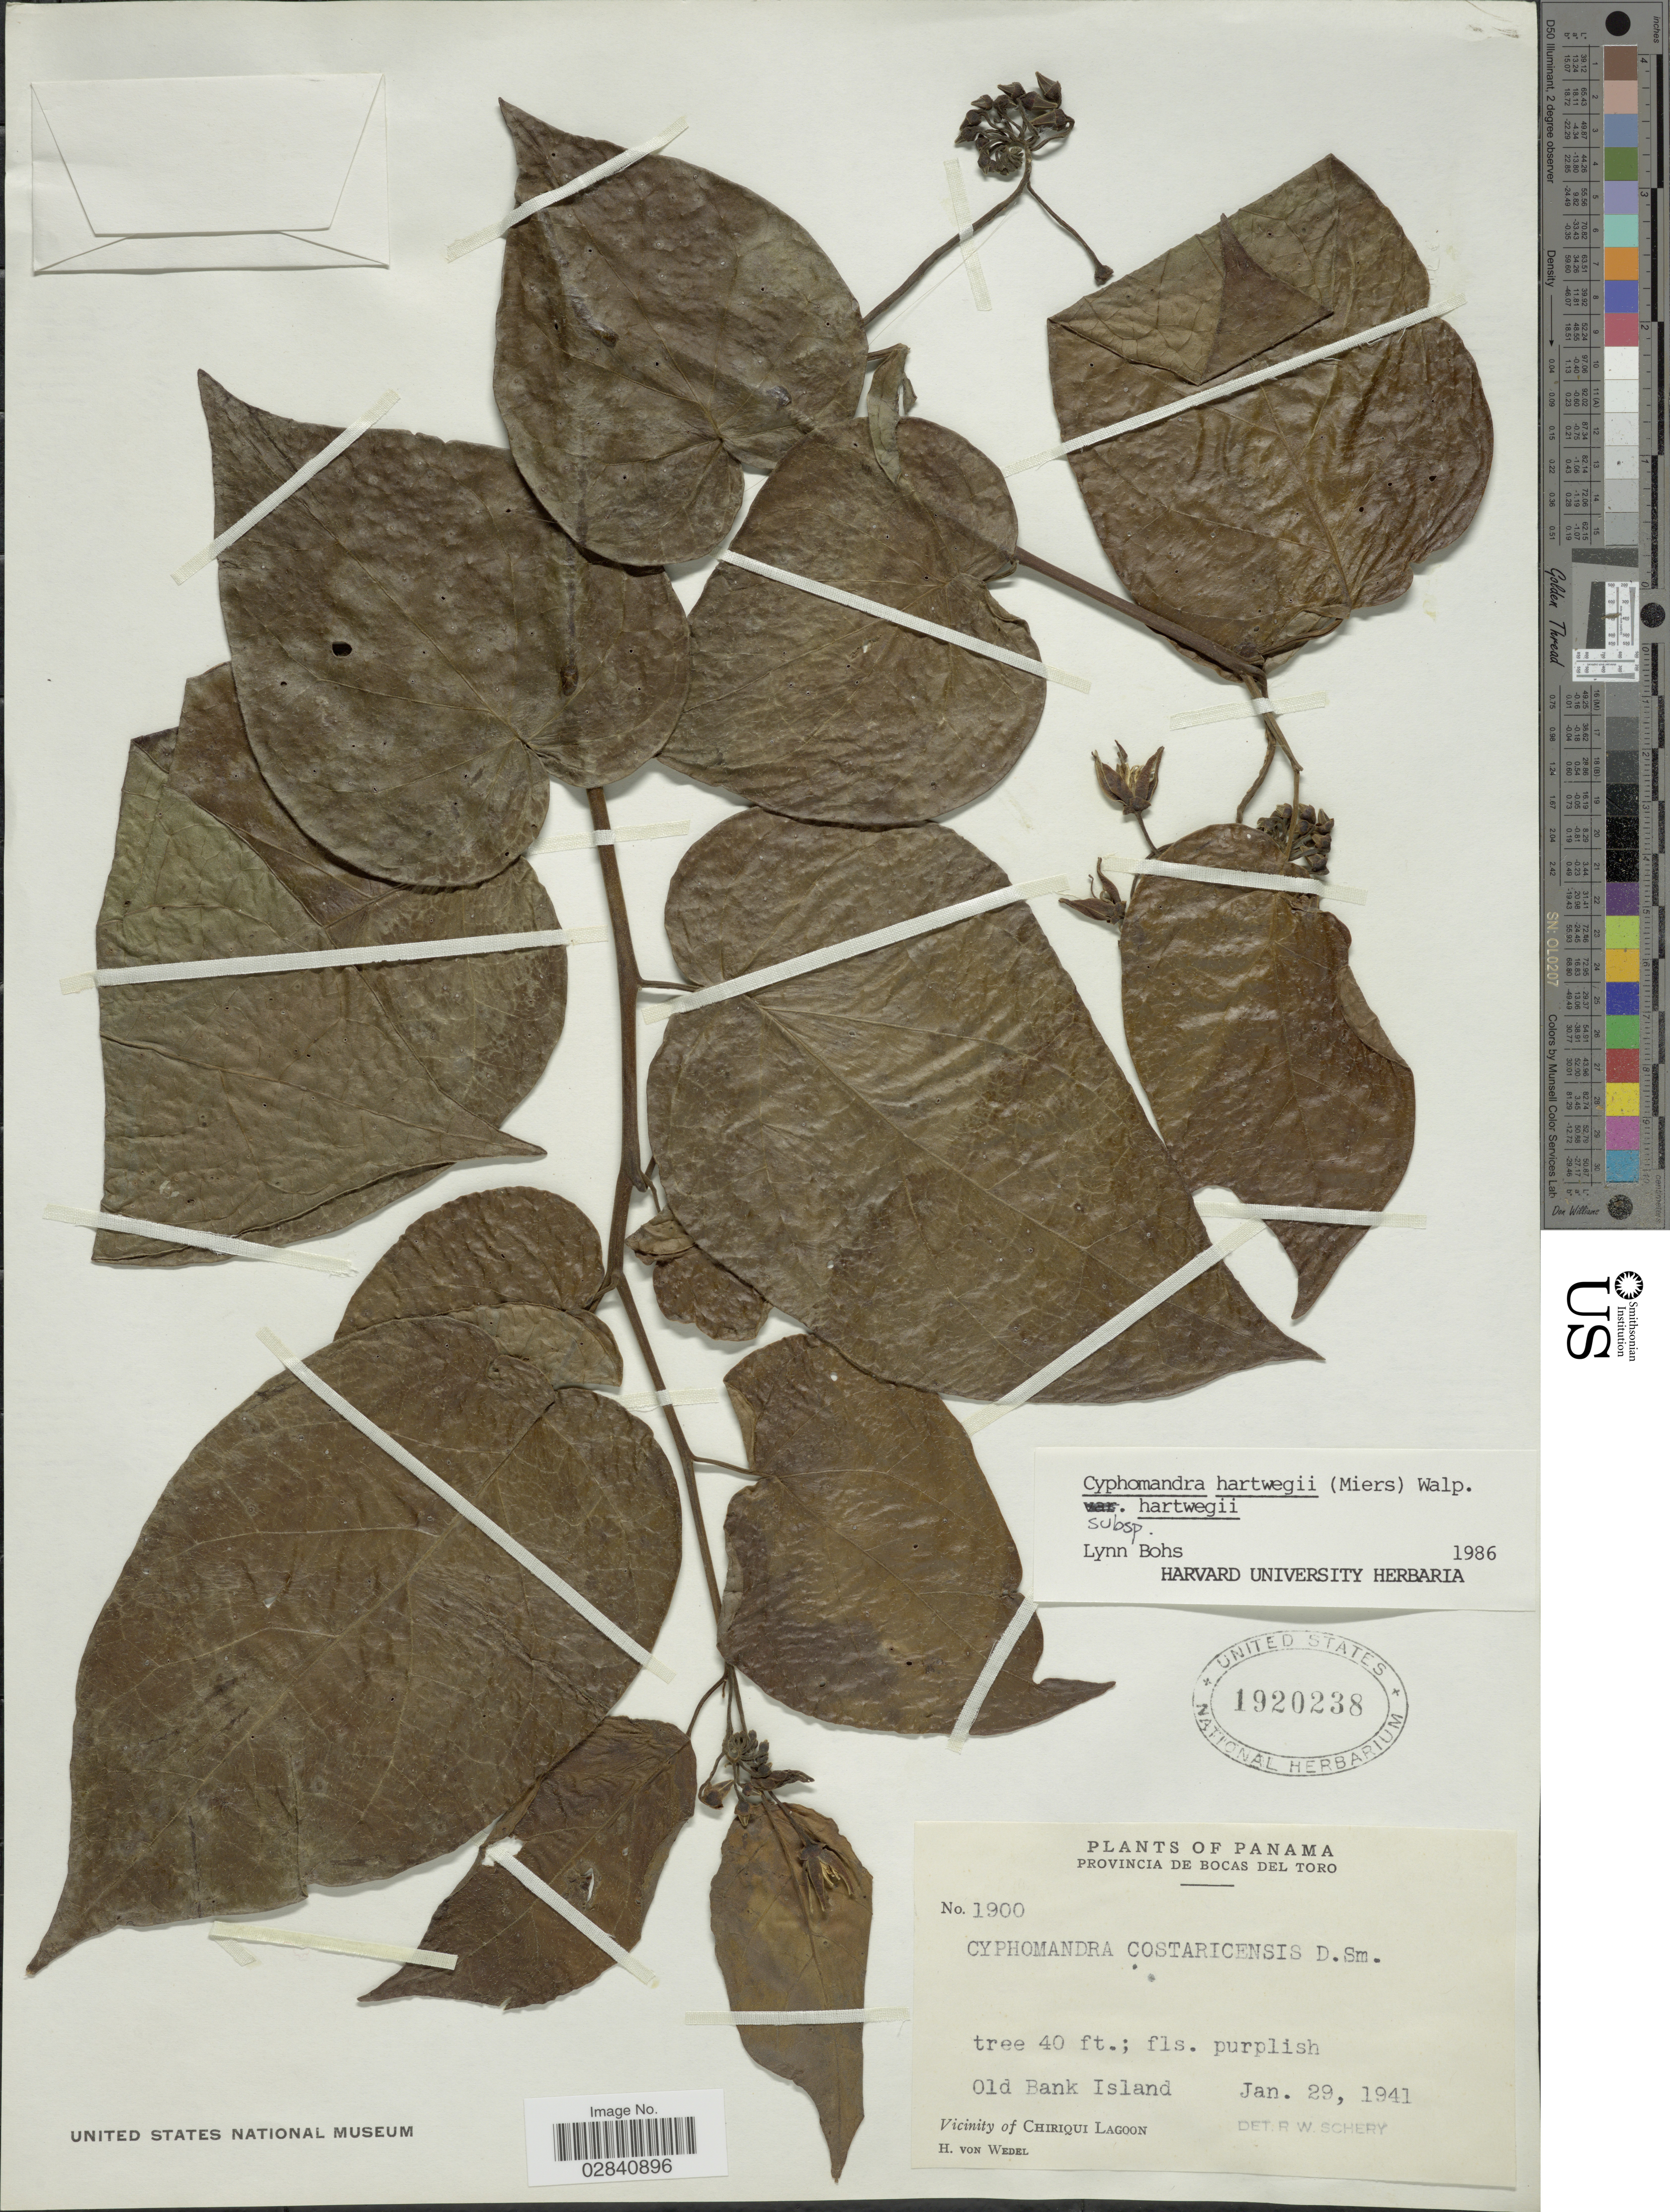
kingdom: Plantae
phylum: Tracheophyta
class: Magnoliopsida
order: Solanales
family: Solanaceae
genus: Cyphomandra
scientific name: Cyphomandra hartwegii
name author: (Miers) Sendtn. ex Walp.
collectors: H. von Wedel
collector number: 1900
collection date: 1941-01-29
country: Panama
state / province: Bocas del Toro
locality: Old Bank Island. Vicinity of Chiriqui Lagoon.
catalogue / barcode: US 1920238